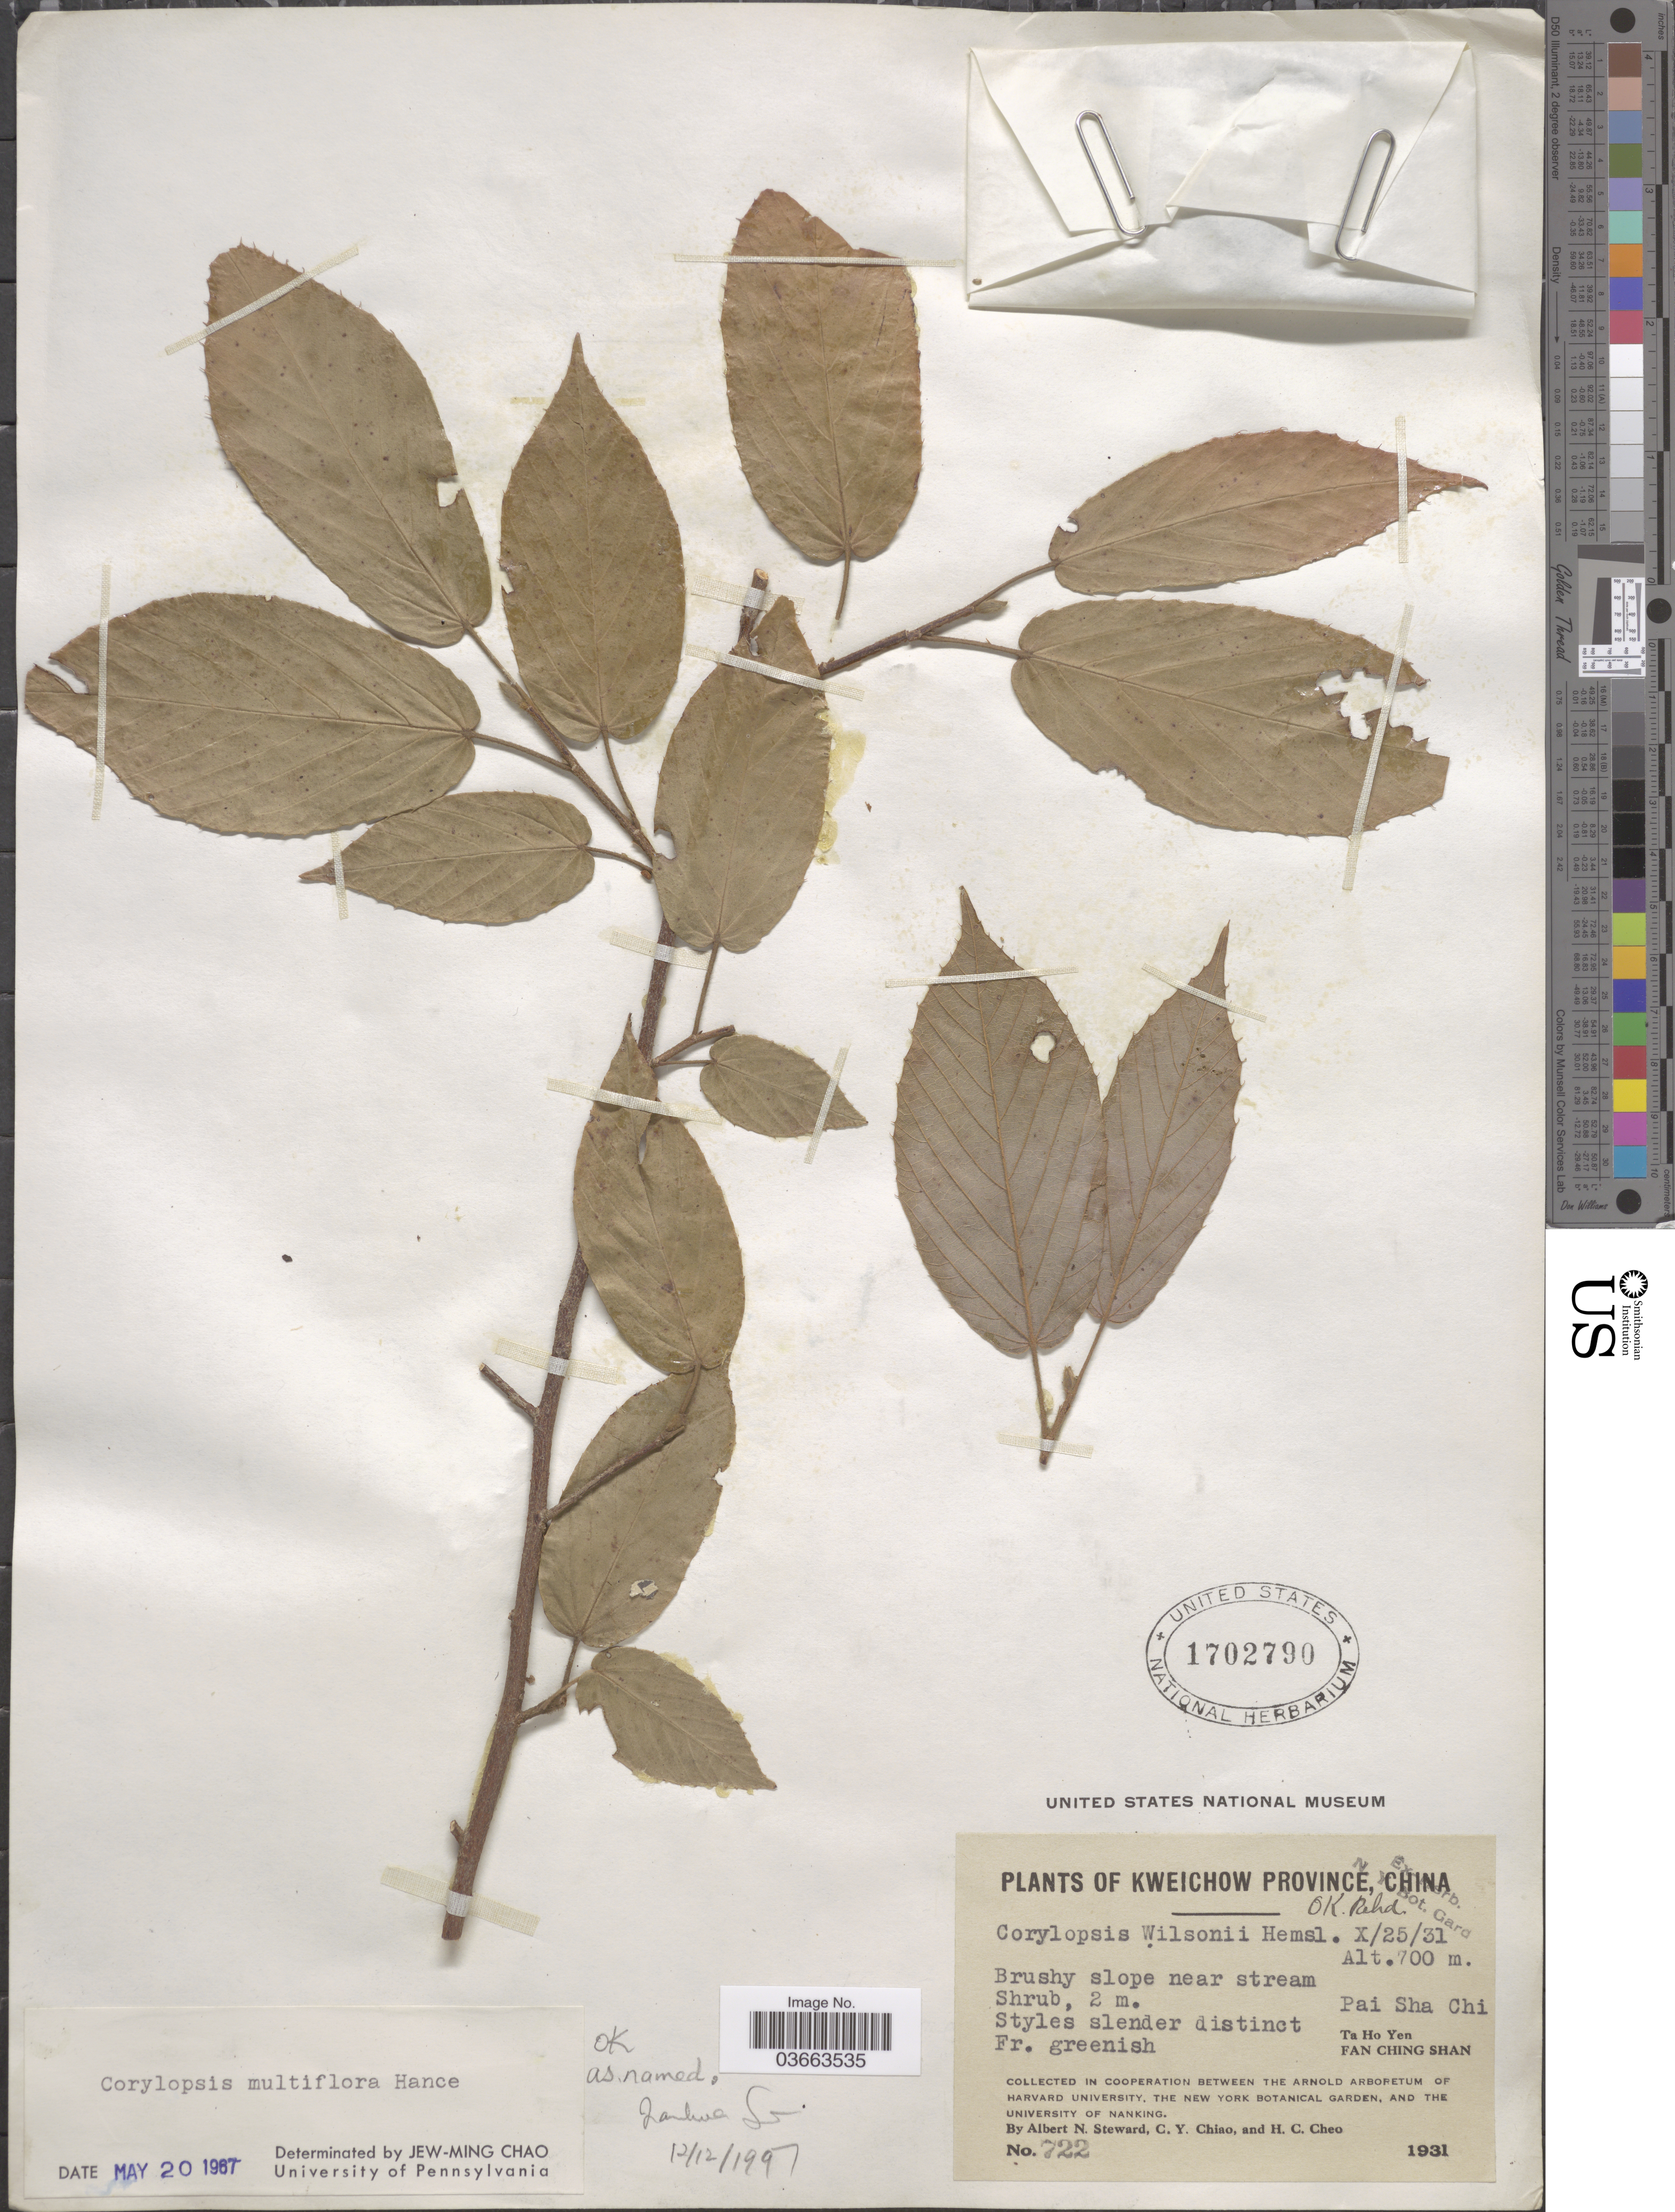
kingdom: Plantae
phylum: Tracheophyta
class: Magnoliopsida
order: Saxifragales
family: Hamamelidaceae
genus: Corylopsis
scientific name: Corylopsis multiflora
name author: Hance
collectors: A. N. Steward, C. Y. Chiao & H. Cheo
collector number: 722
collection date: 1931-10-25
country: China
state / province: Guizhou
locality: Kweichow Province. Pai Sha Chi. Ta Ho Yen. Fan Ching Shan.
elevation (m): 700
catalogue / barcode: US 1702790